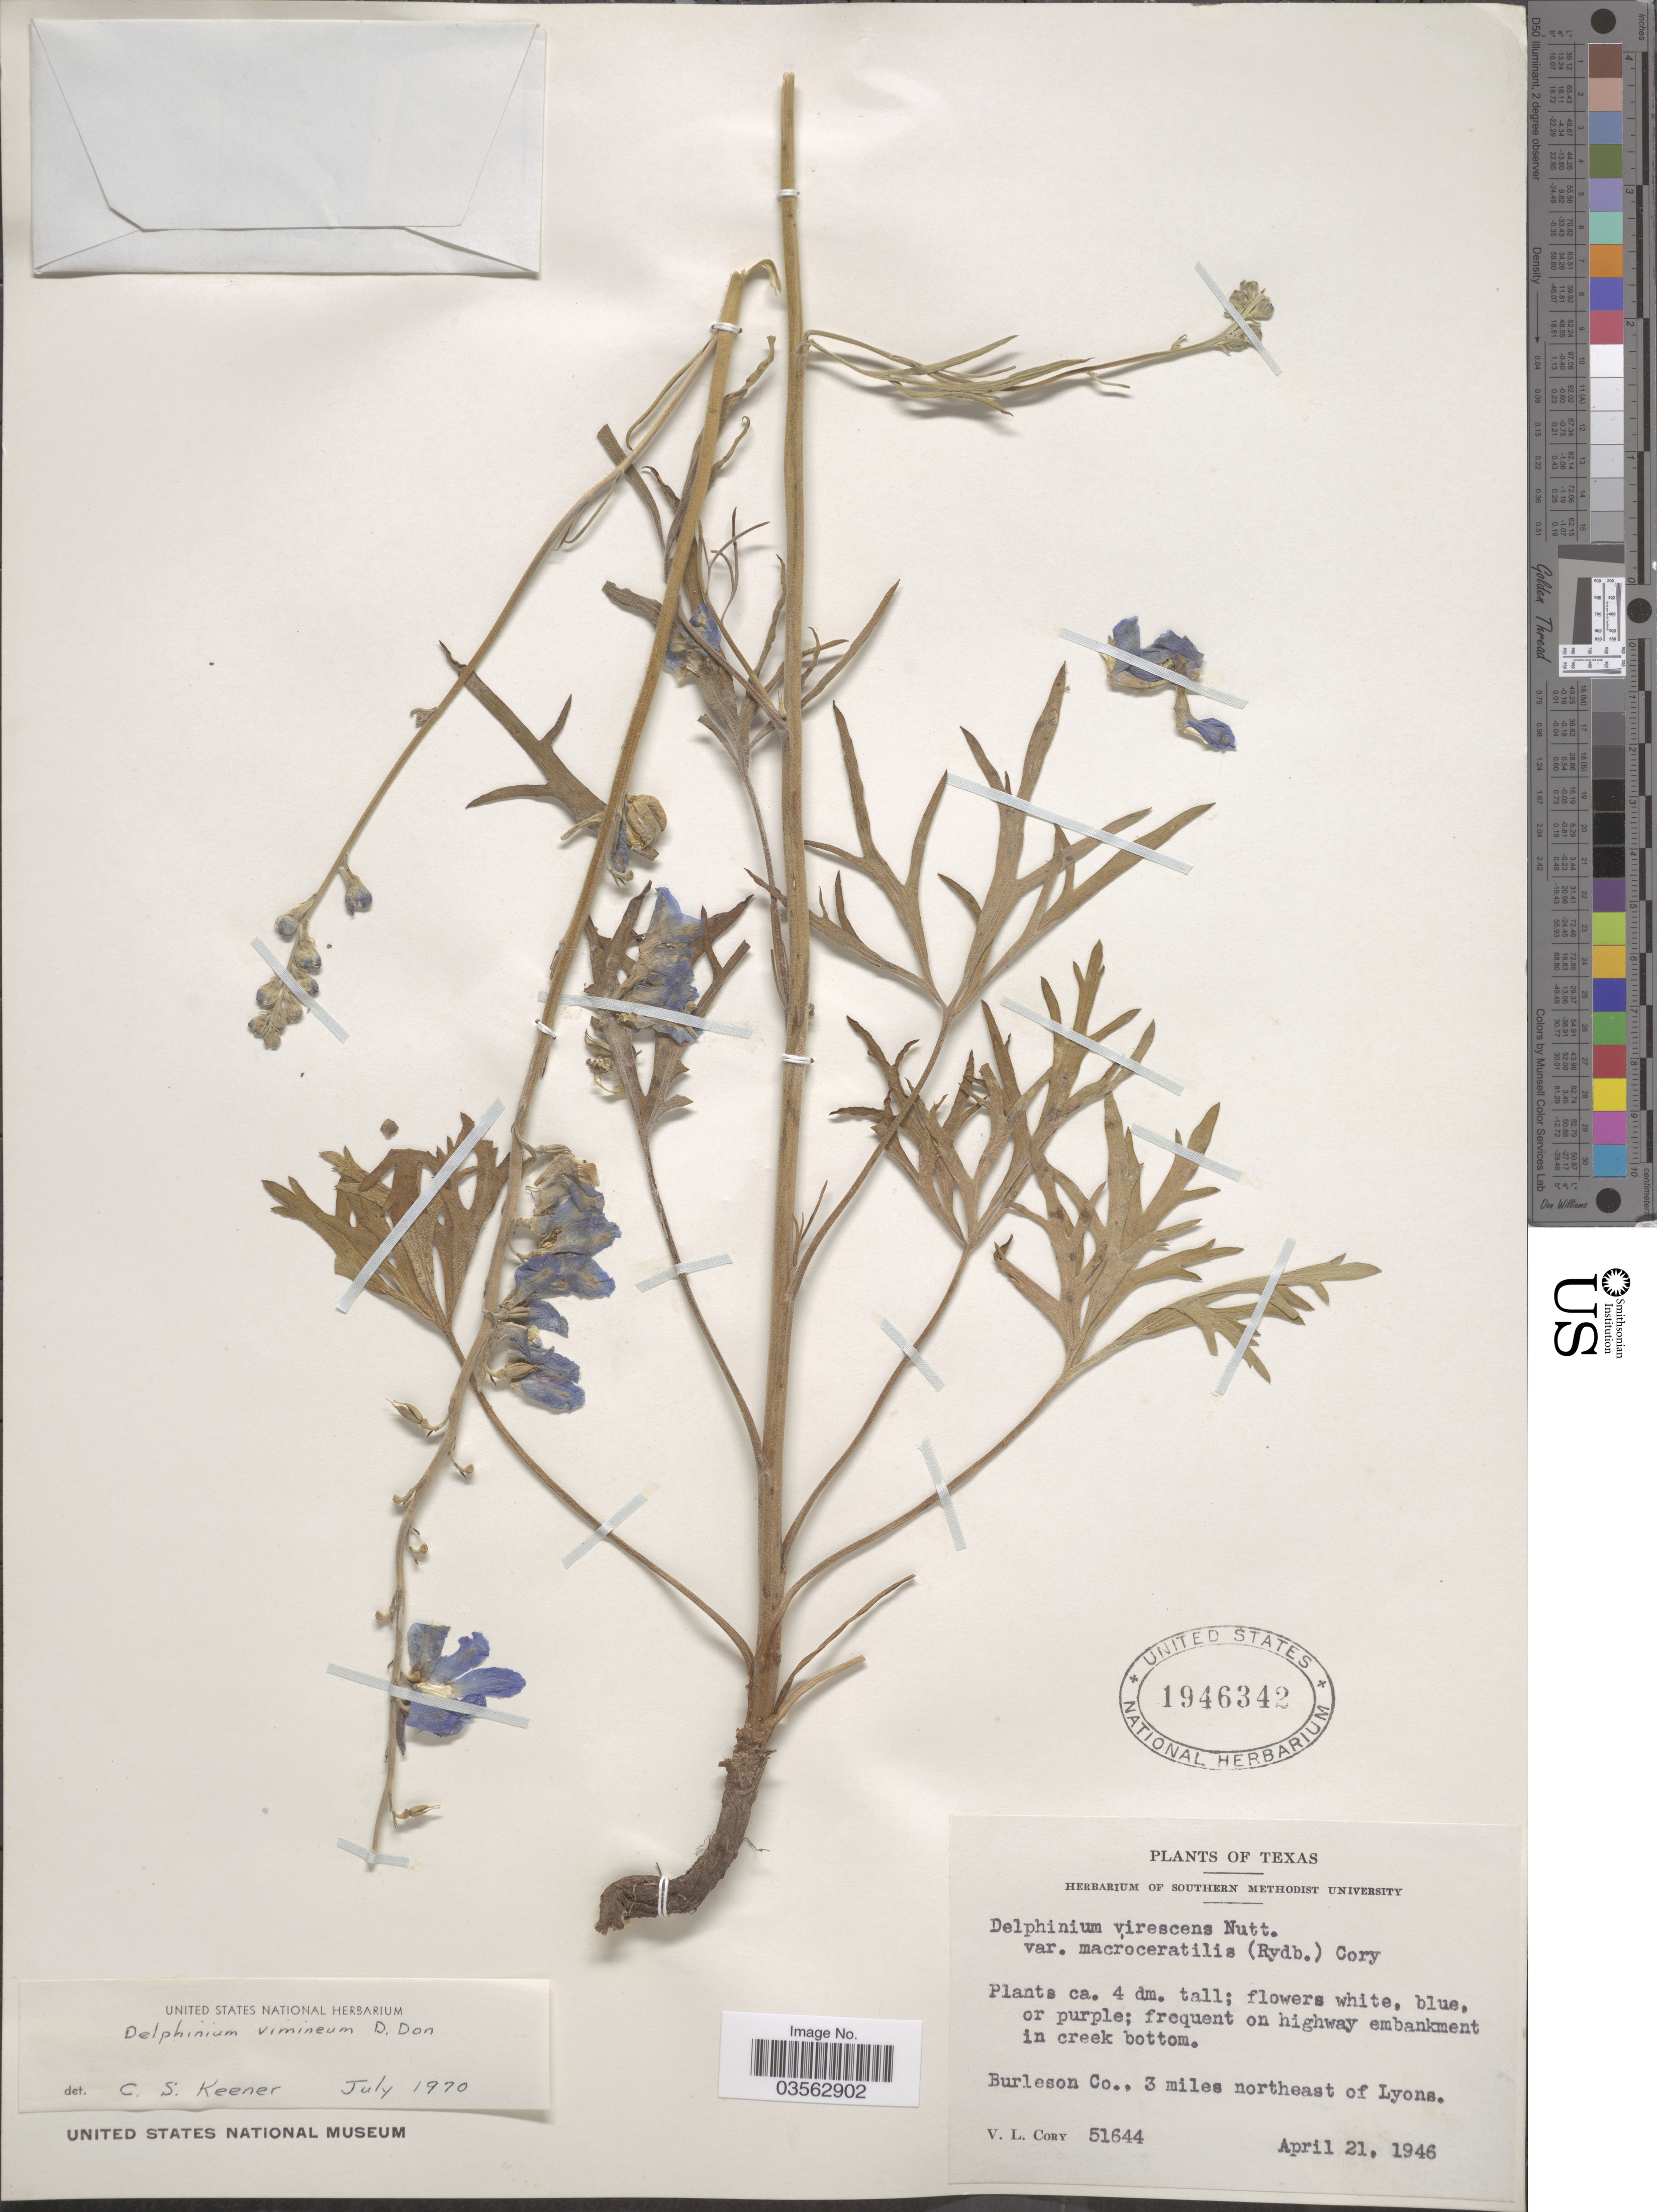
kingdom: Plantae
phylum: Tracheophyta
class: Magnoliopsida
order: Ranunculales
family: Ranunculaceae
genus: Delphinium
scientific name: Delphinium carolinianum subsp. vimineum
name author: Walter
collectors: V. Cory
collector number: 51644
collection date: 1946-04-21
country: United States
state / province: Texas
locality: Burleson Co., 3 miles northeast of Lyons.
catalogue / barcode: US 1946342